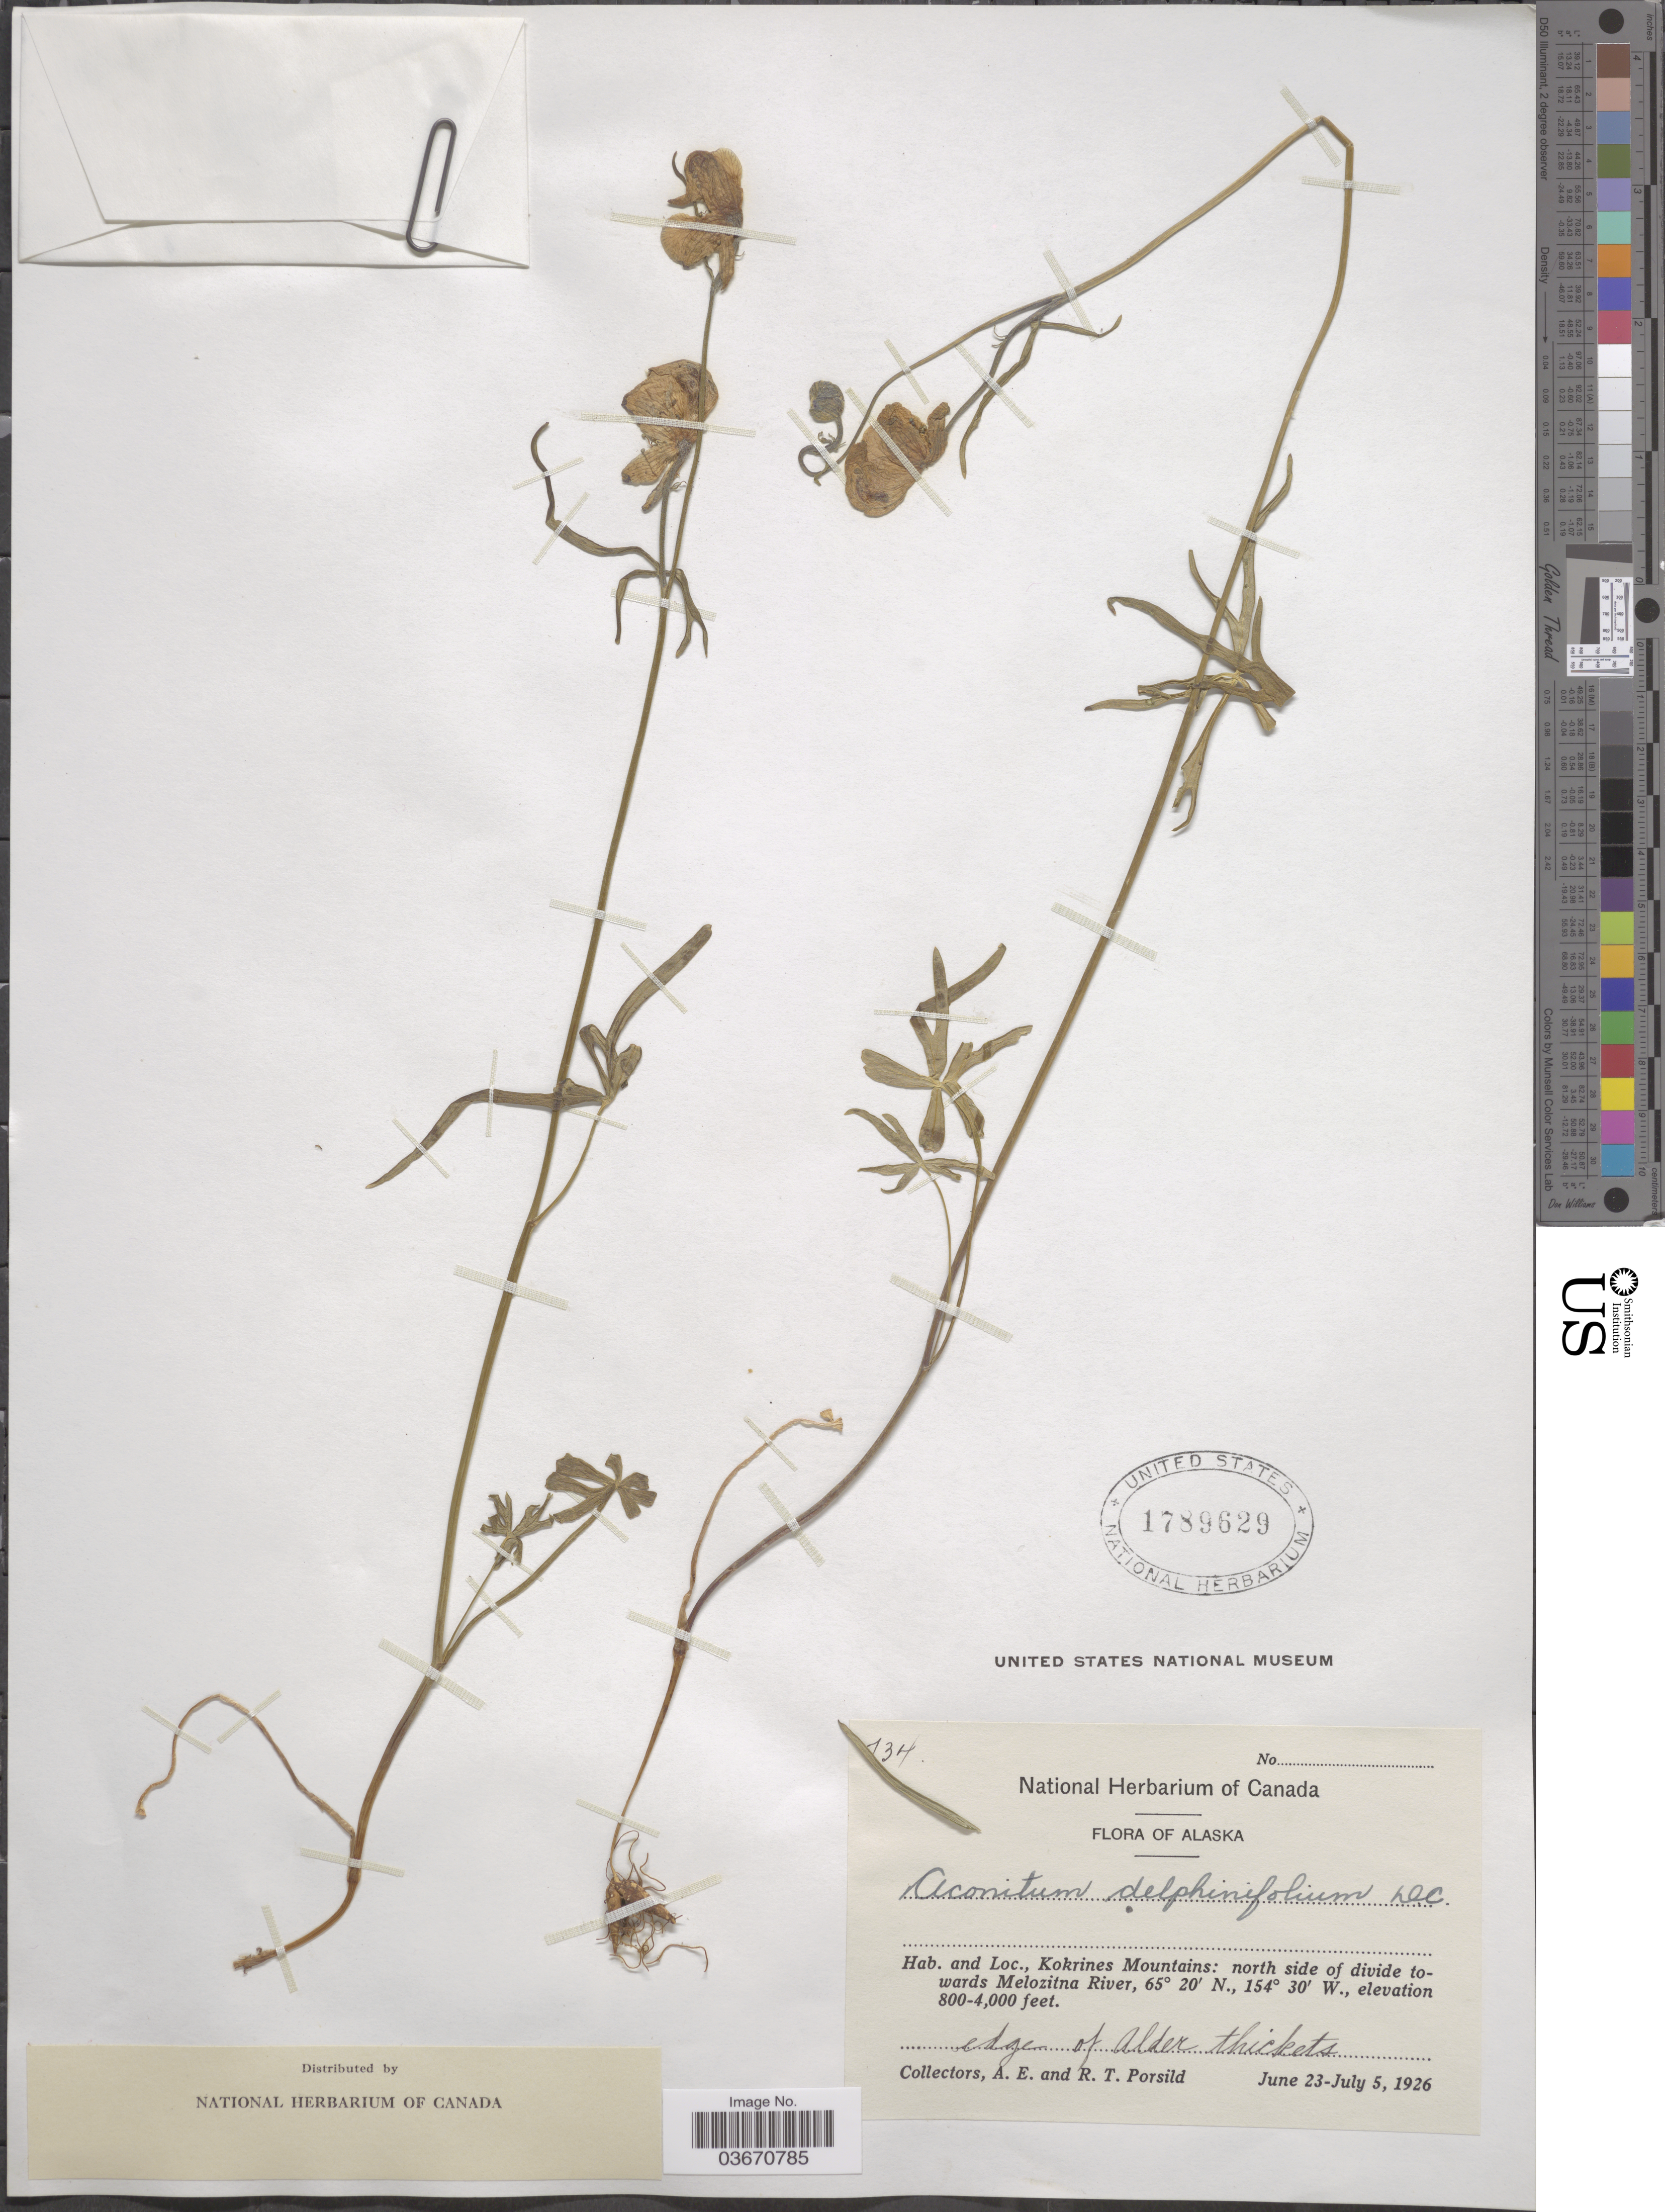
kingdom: Plantae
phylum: Tracheophyta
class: Magnoliopsida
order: Ranunculales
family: Ranunculaceae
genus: Aconitum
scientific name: Aconitum delphinifolium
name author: DC.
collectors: A. E. Porsild & R. T. Porsild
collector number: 134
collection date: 1926-06-23/1926-07-05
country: United States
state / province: Alaska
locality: Kokrines Mountains: north side of divide towards Melozitna River, edge of Older thickets.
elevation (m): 244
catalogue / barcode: US 1789629